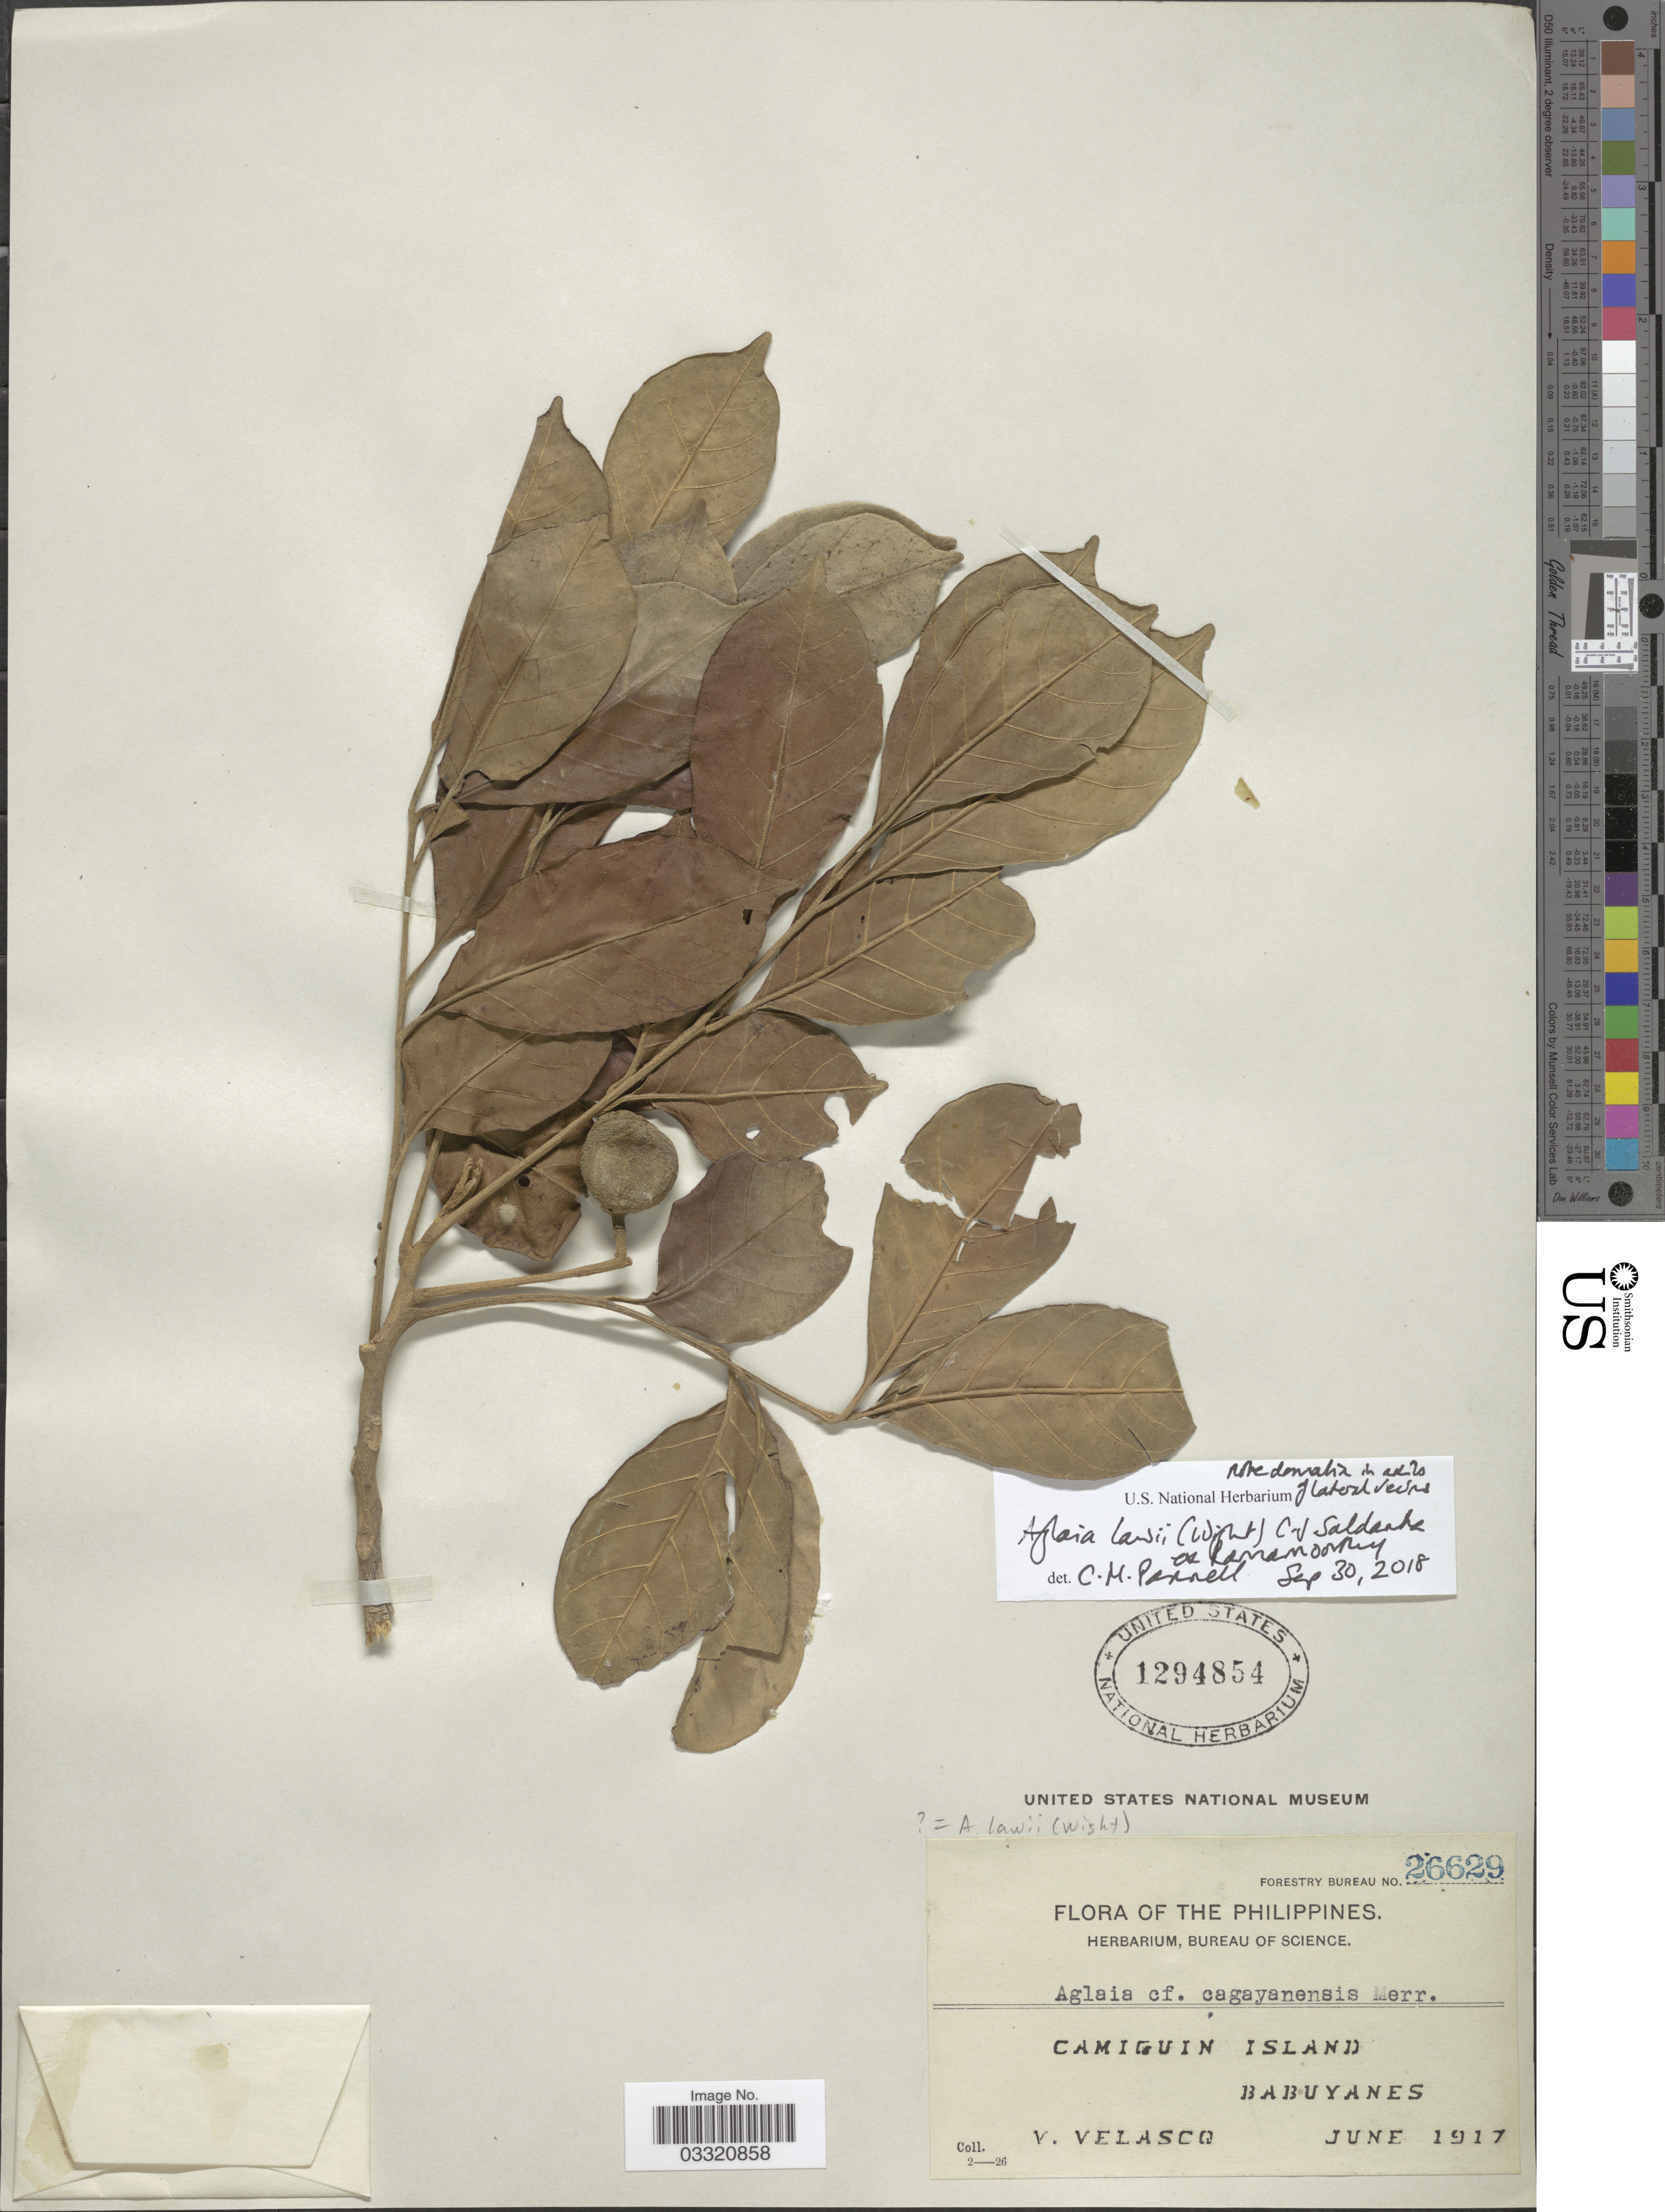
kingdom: Plantae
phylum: Tracheophyta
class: Magnoliopsida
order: Sapindales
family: Meliaceae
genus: Aglaia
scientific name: Aglaia lawii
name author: (Wight) C.J. Saldanha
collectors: V. Velasco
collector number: Forestry Bureau 26629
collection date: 1917-06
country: Philippines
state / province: Northern Mindanao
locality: Camiguin Island. Babuyanes.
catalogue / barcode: US 1294854